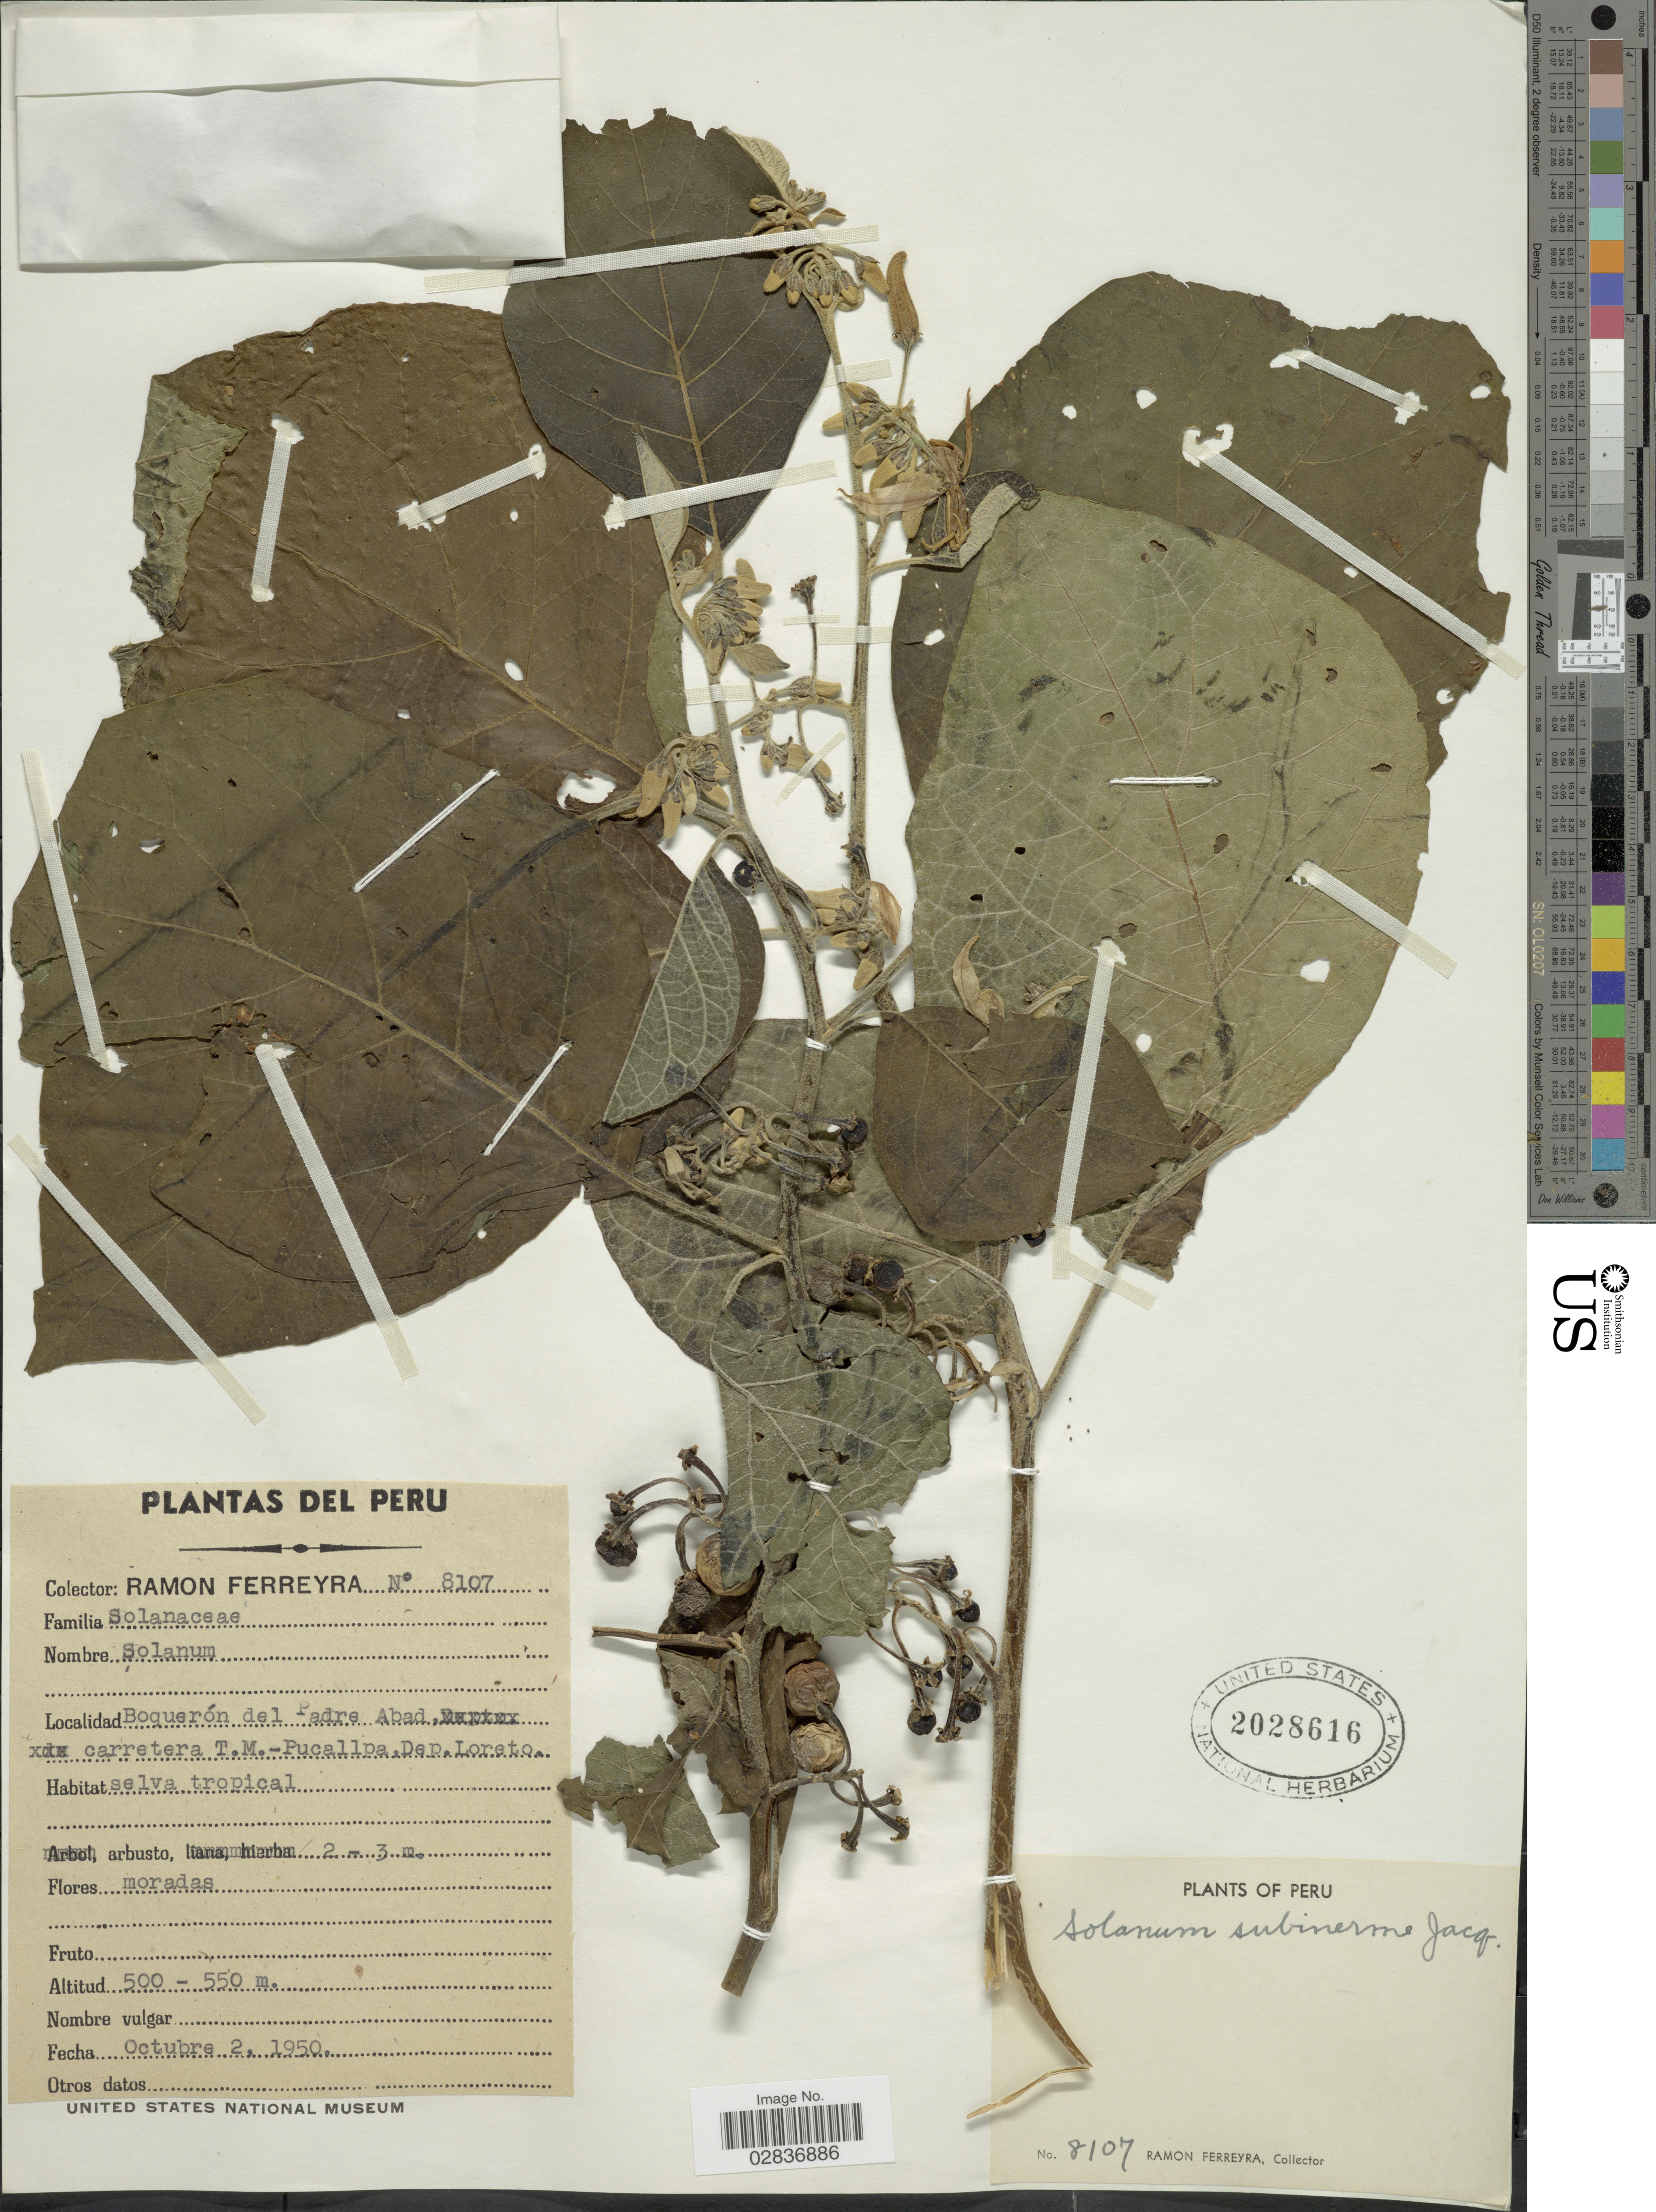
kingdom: Plantae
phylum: Tracheophyta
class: Magnoliopsida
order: Solanales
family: Solanaceae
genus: Solanum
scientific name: Solanum subinerme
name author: Jacq.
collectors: R. A. Ferreyra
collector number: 8107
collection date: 1950-10-02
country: Peru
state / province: Loreto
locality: Boquerón del Padre Abad, carretera T.M.-Pucallpa, Dep. Loreto.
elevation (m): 500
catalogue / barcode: US 2028616